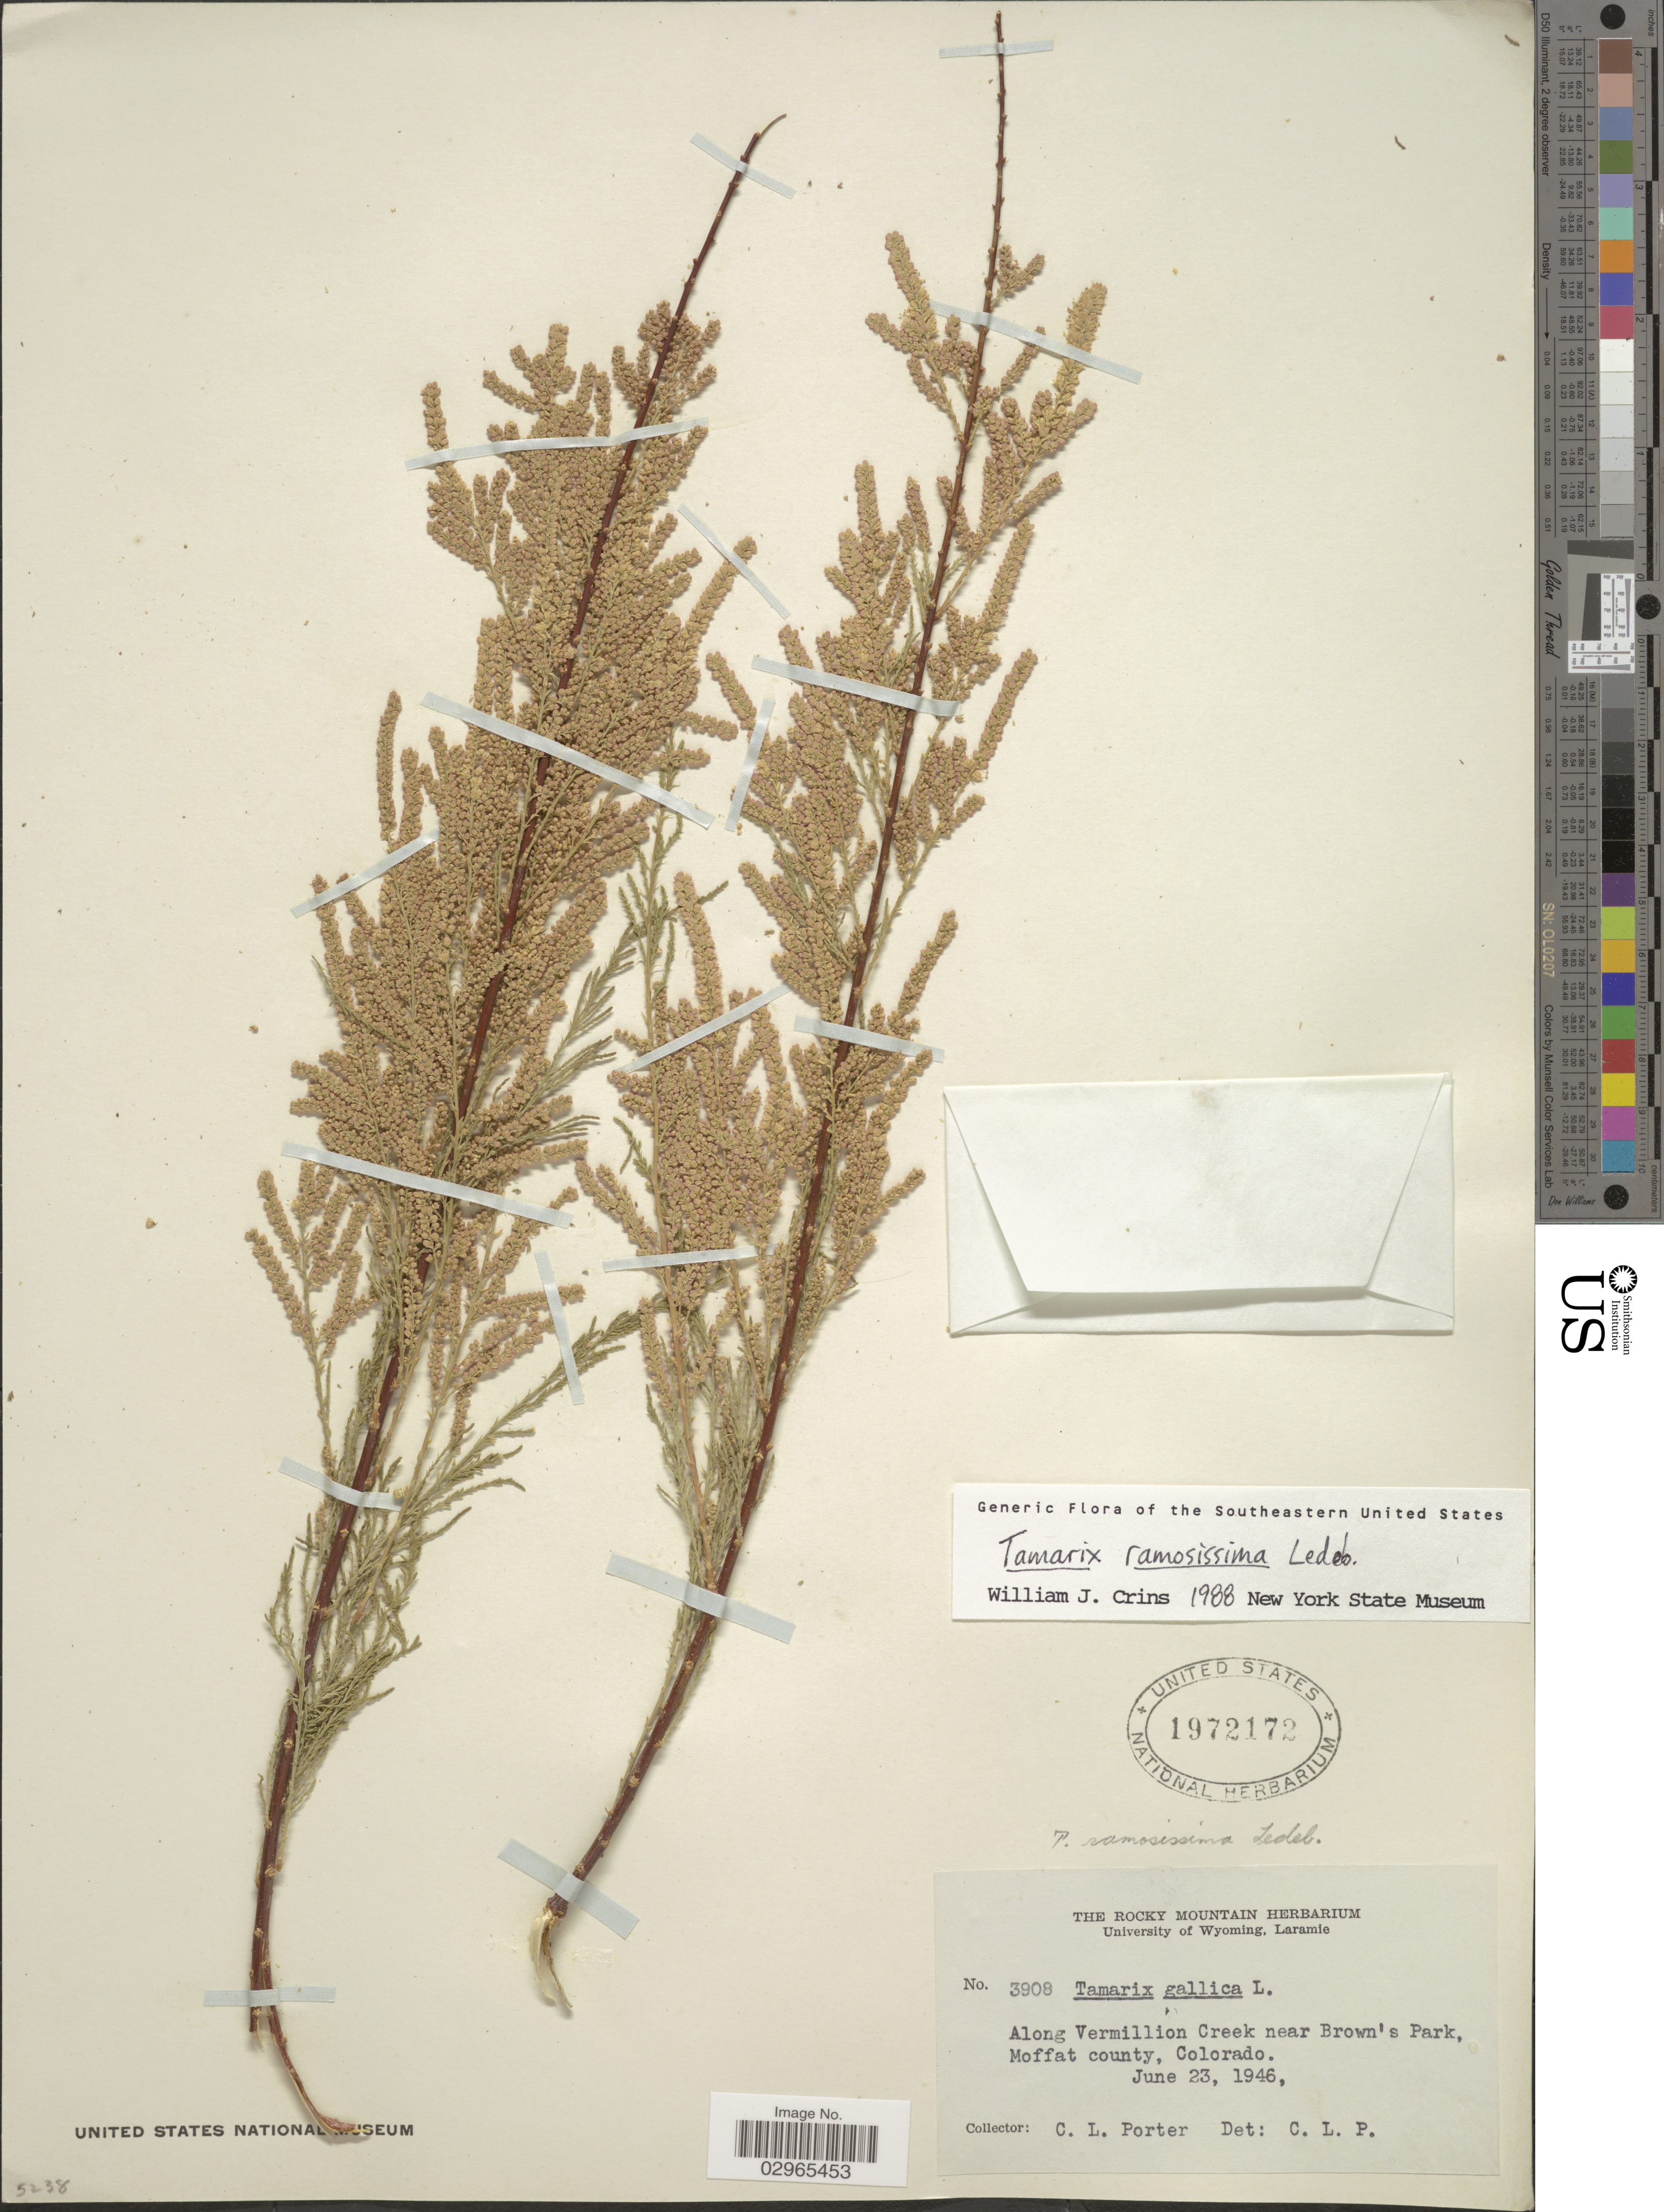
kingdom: Plantae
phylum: Tracheophyta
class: Magnoliopsida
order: Caryophyllales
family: Tamaricaceae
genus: Tamarix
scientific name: Tamarix ramosissima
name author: Ledeb.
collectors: C. L. Porter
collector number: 3908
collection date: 1946-06-23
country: United States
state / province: Colorado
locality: Along Vermillion Creek near Brown's Park, Moffat county.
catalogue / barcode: US 1972172